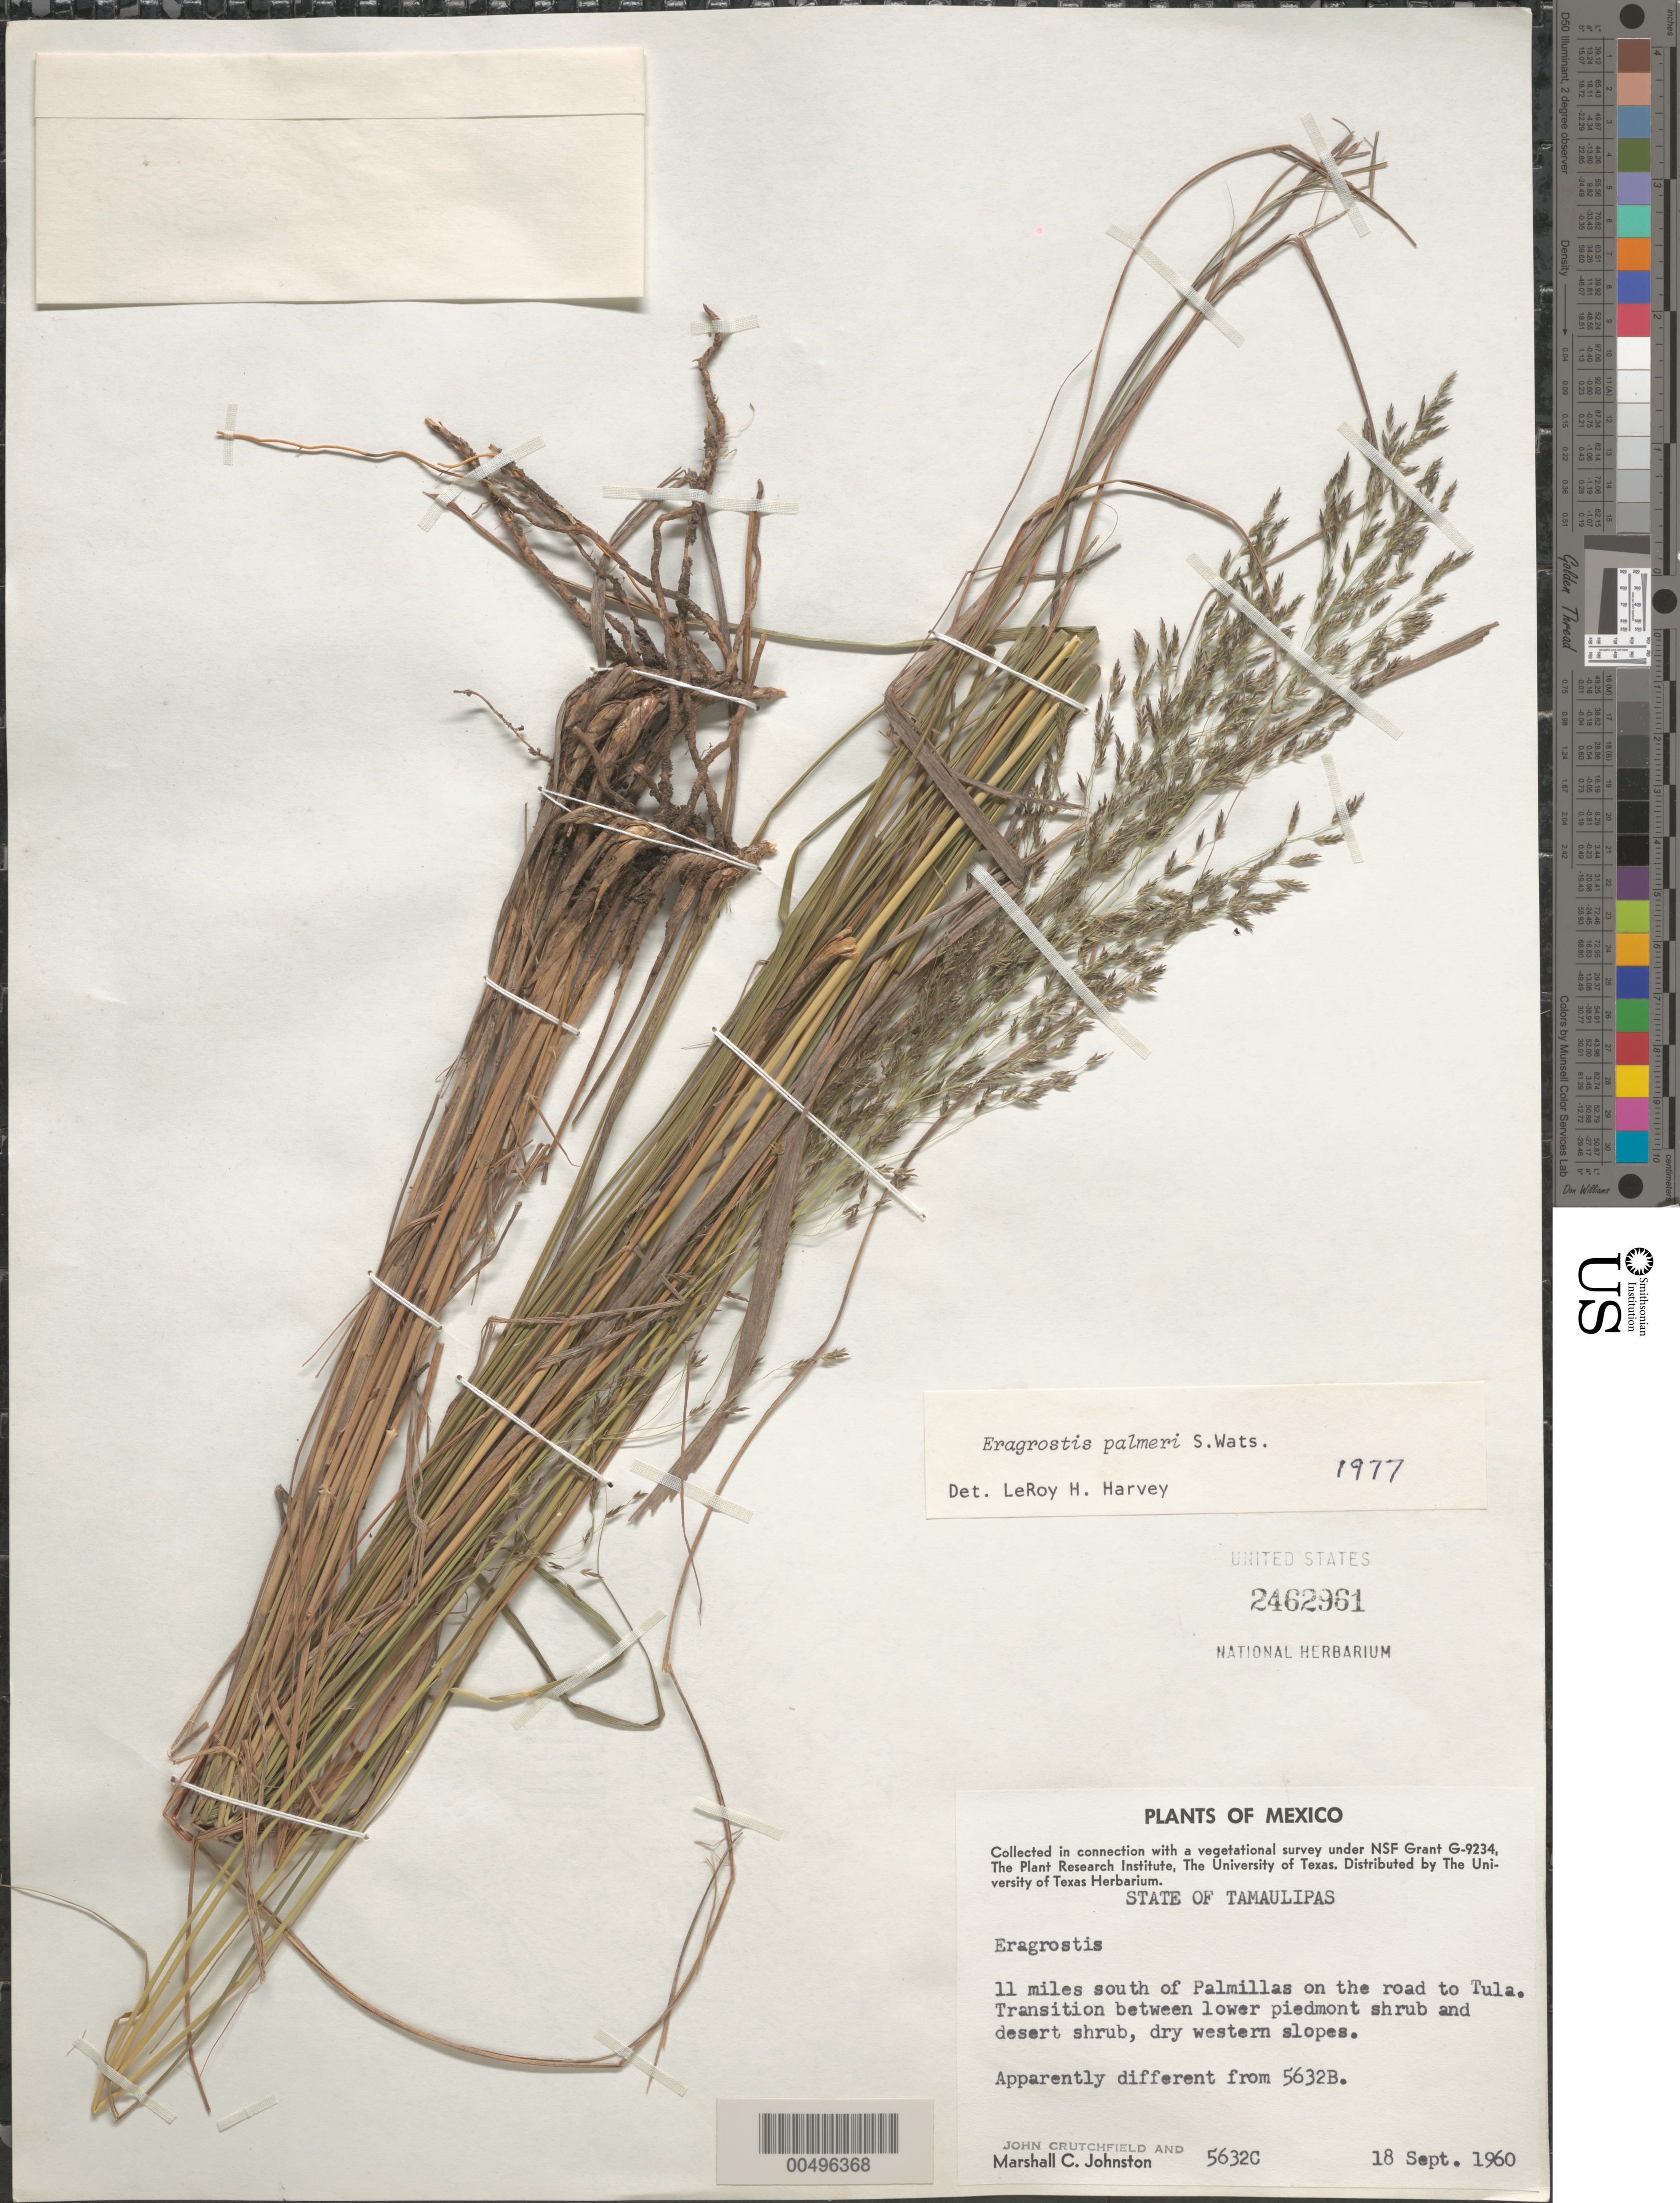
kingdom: Plantae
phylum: Tracheophyta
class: Liliopsida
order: Poales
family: Poaceae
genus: Eragrostis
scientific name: Eragrostis palmeri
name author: S. Watson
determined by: Harvey, L. H.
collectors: J. Crutchfield & M. Johnston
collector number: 5632C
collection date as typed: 18 Sep 1960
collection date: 1960-09-18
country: Mexico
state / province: Tamaulipas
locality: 11 mi S of Palmillas on the rd to Tula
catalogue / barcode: US 2462961